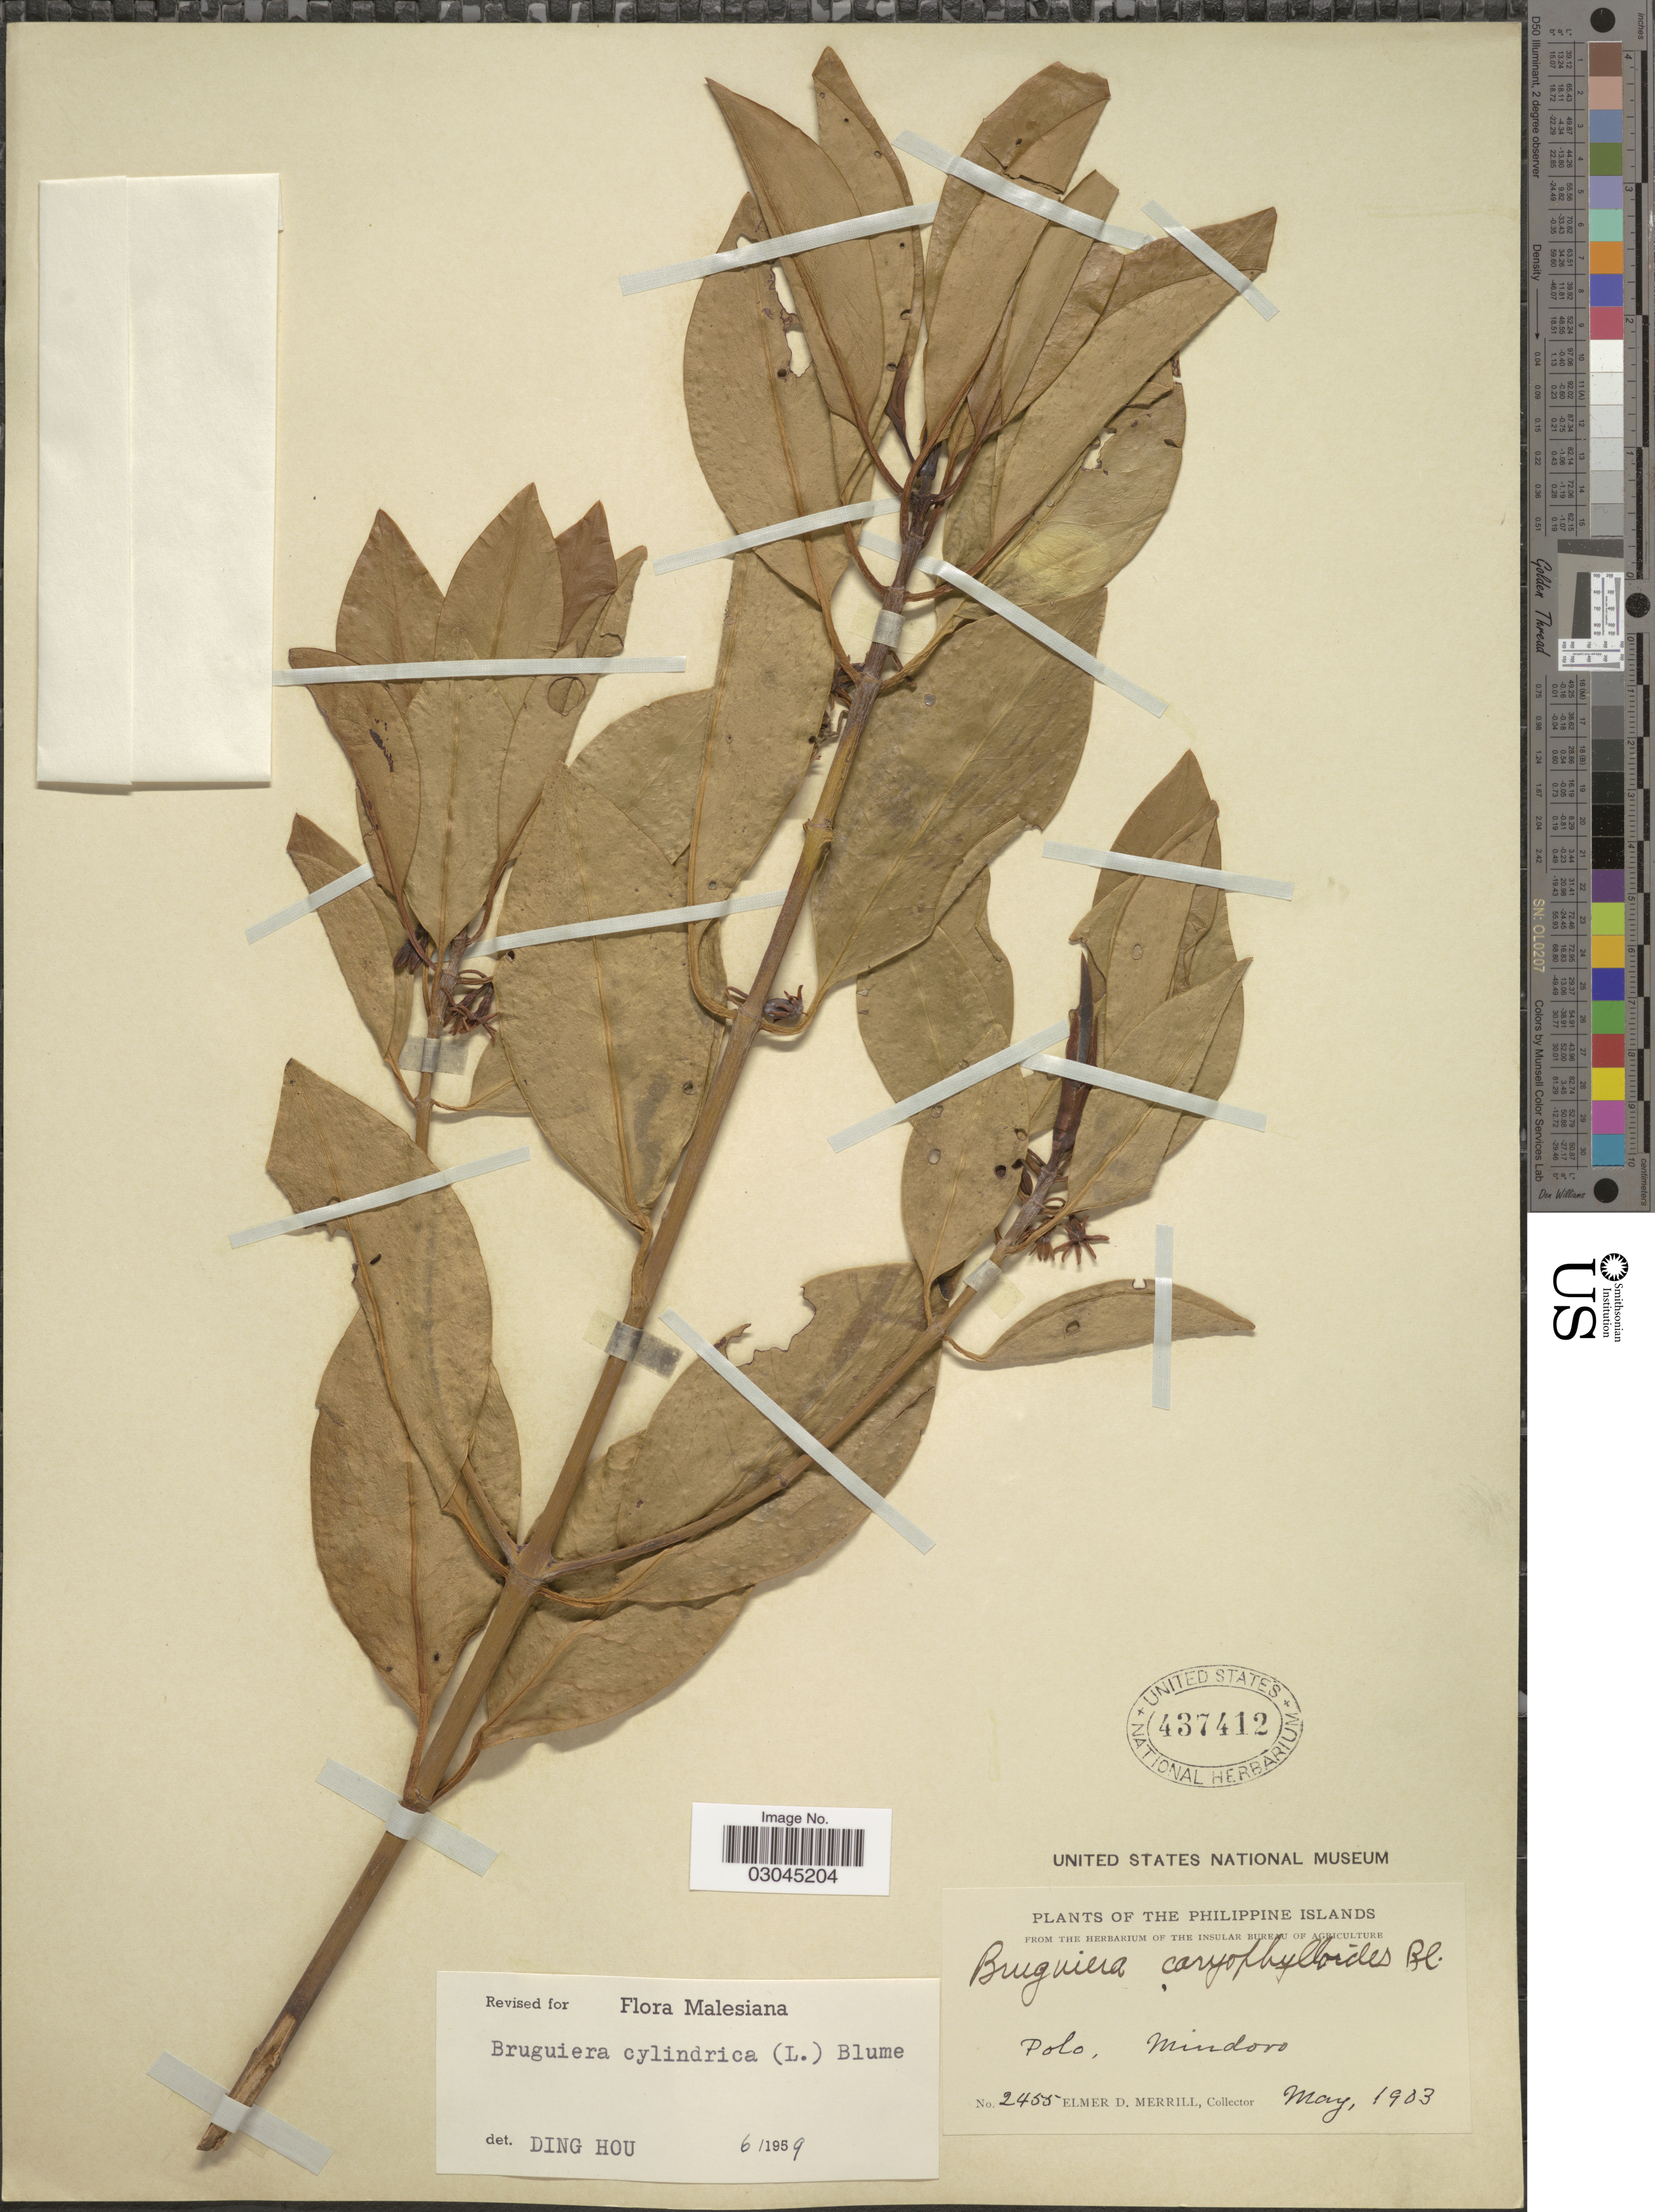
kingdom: Plantae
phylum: Tracheophyta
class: Magnoliopsida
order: Malpighiales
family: Rhizophoraceae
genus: Bruguiera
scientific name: Bruguiera cylindrica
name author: (L.) Blume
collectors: E. D. Merrill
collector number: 2455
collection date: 1903-05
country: Philippines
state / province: Mimaropa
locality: Polo, Mindoro.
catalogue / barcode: US 437412